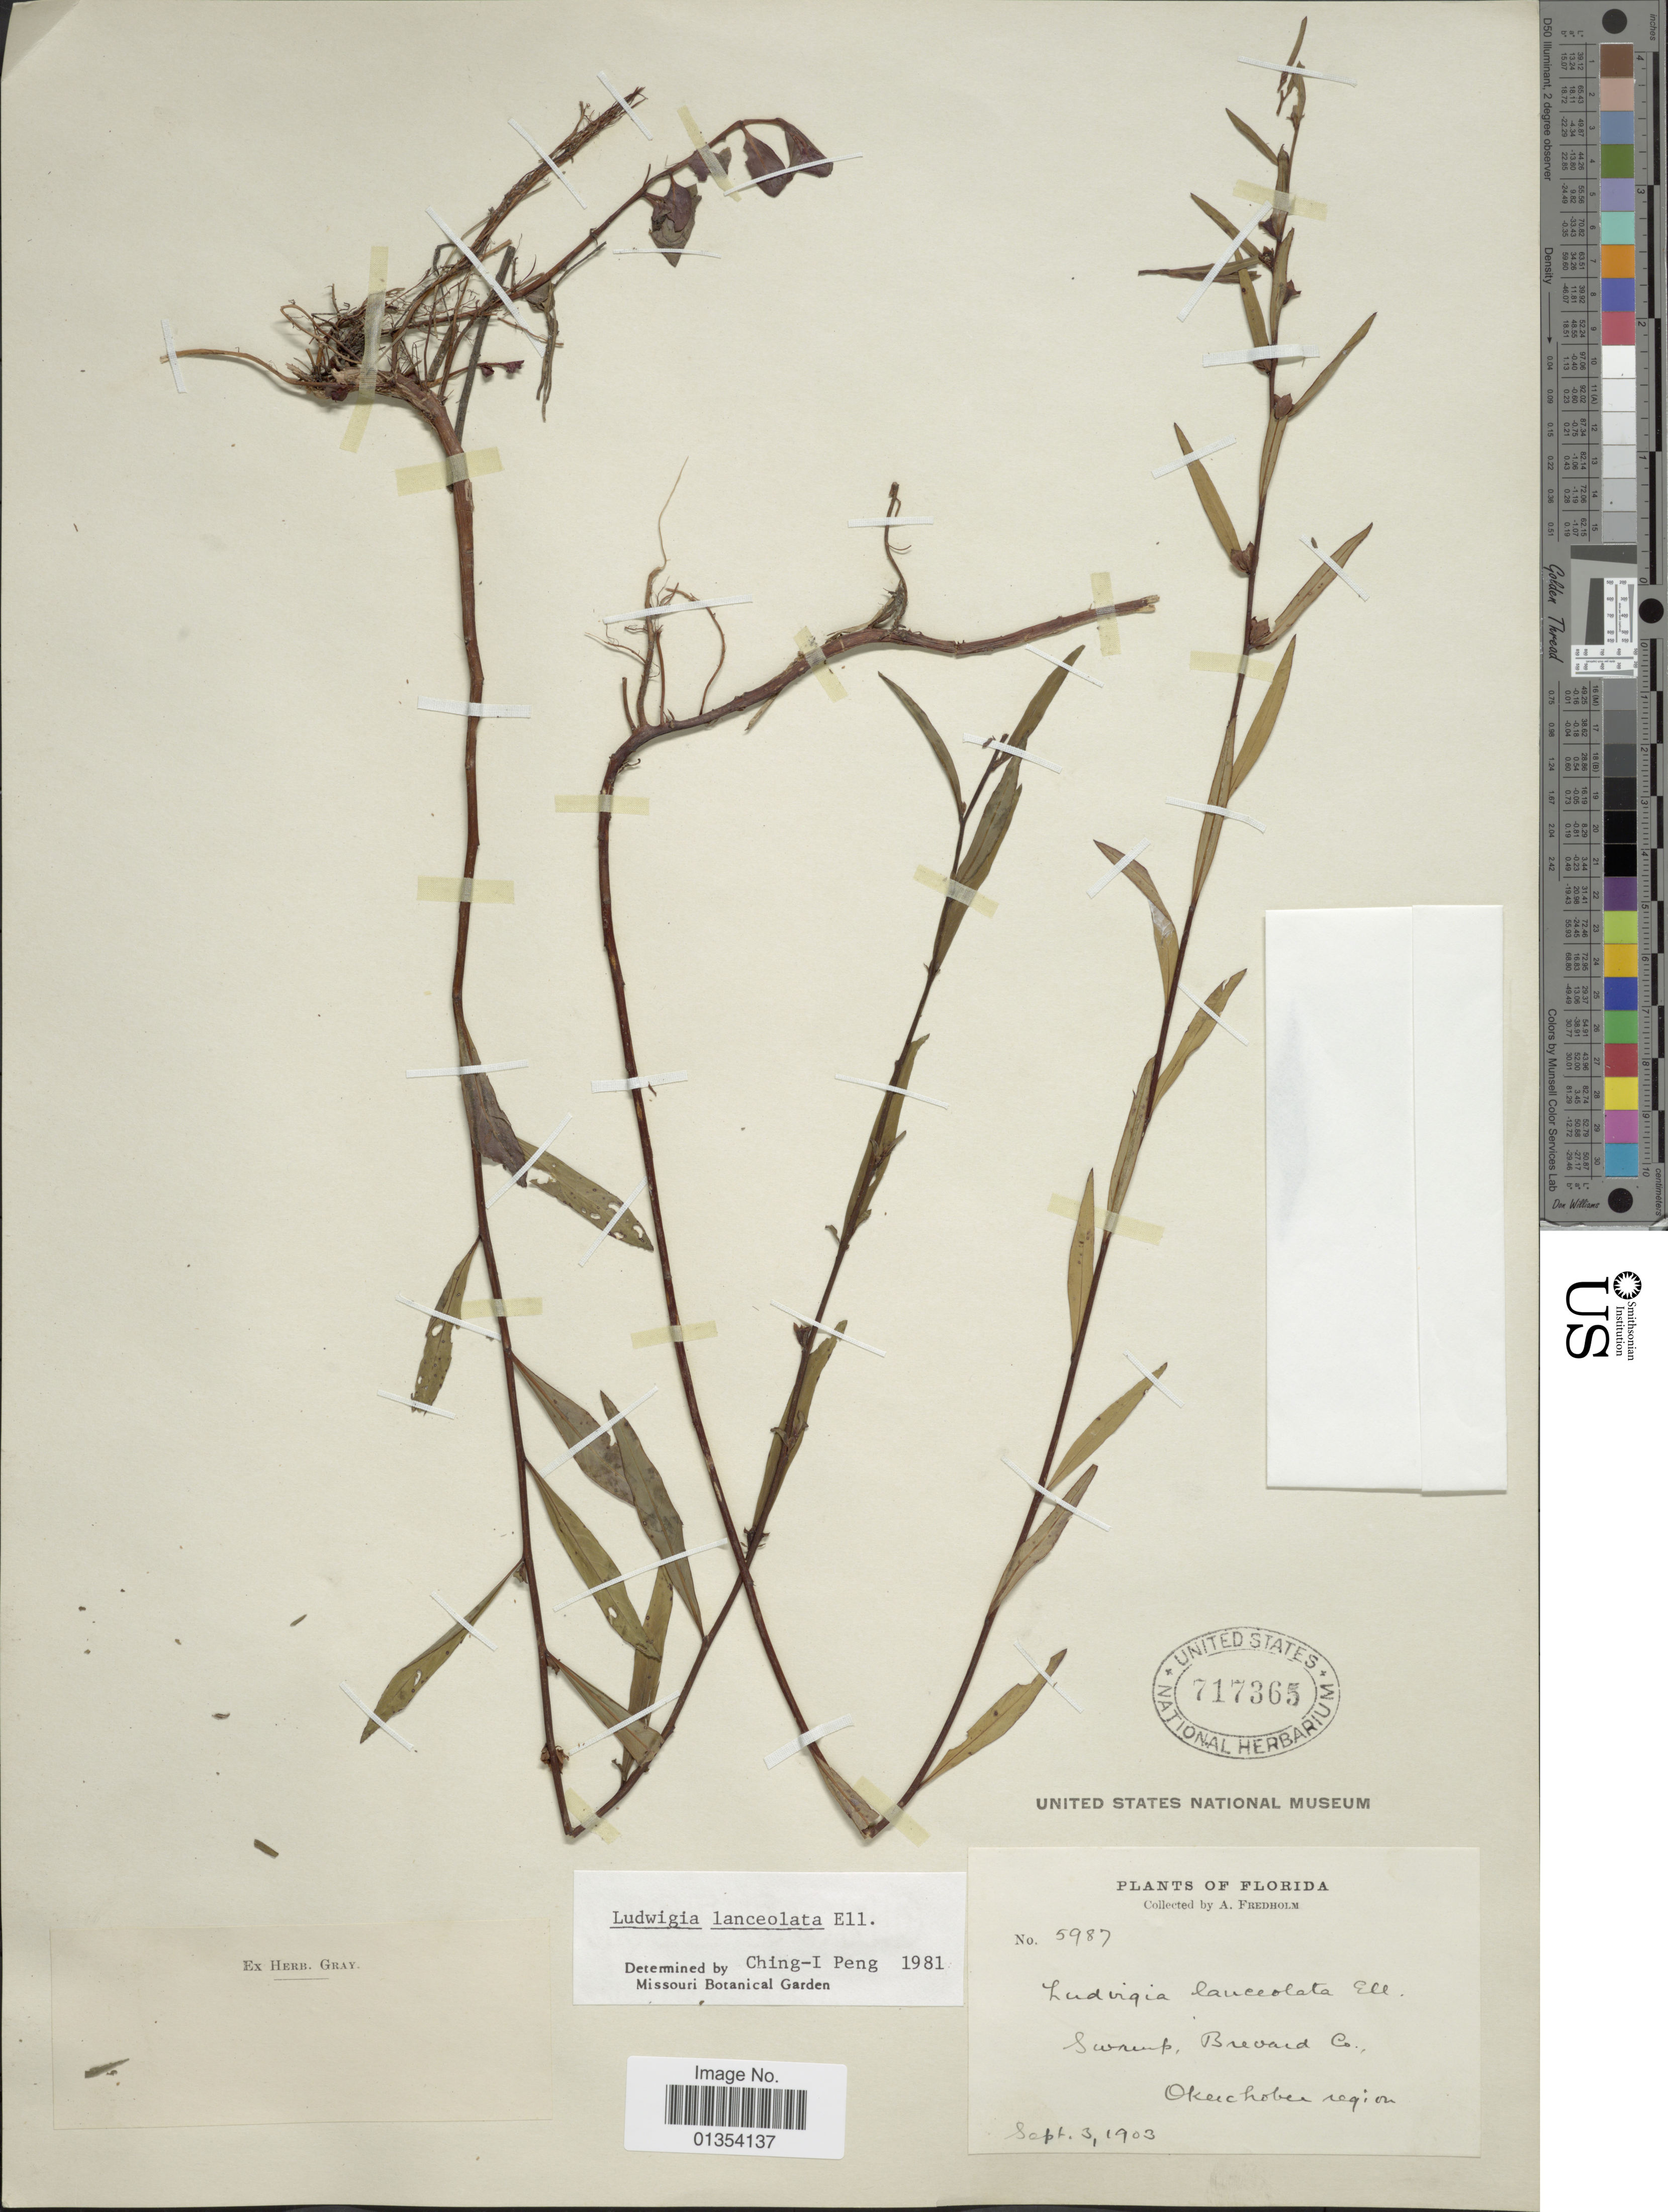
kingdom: Plantae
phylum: Tracheophyta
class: Magnoliopsida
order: Myrtales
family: Onagraceae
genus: Ludwigia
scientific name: Ludwigia lanceolata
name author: Elliott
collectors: A. Fredholm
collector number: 5987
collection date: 1903-09-03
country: United States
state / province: Florida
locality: Brevard Co., Okeechobee region.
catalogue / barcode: US 717365